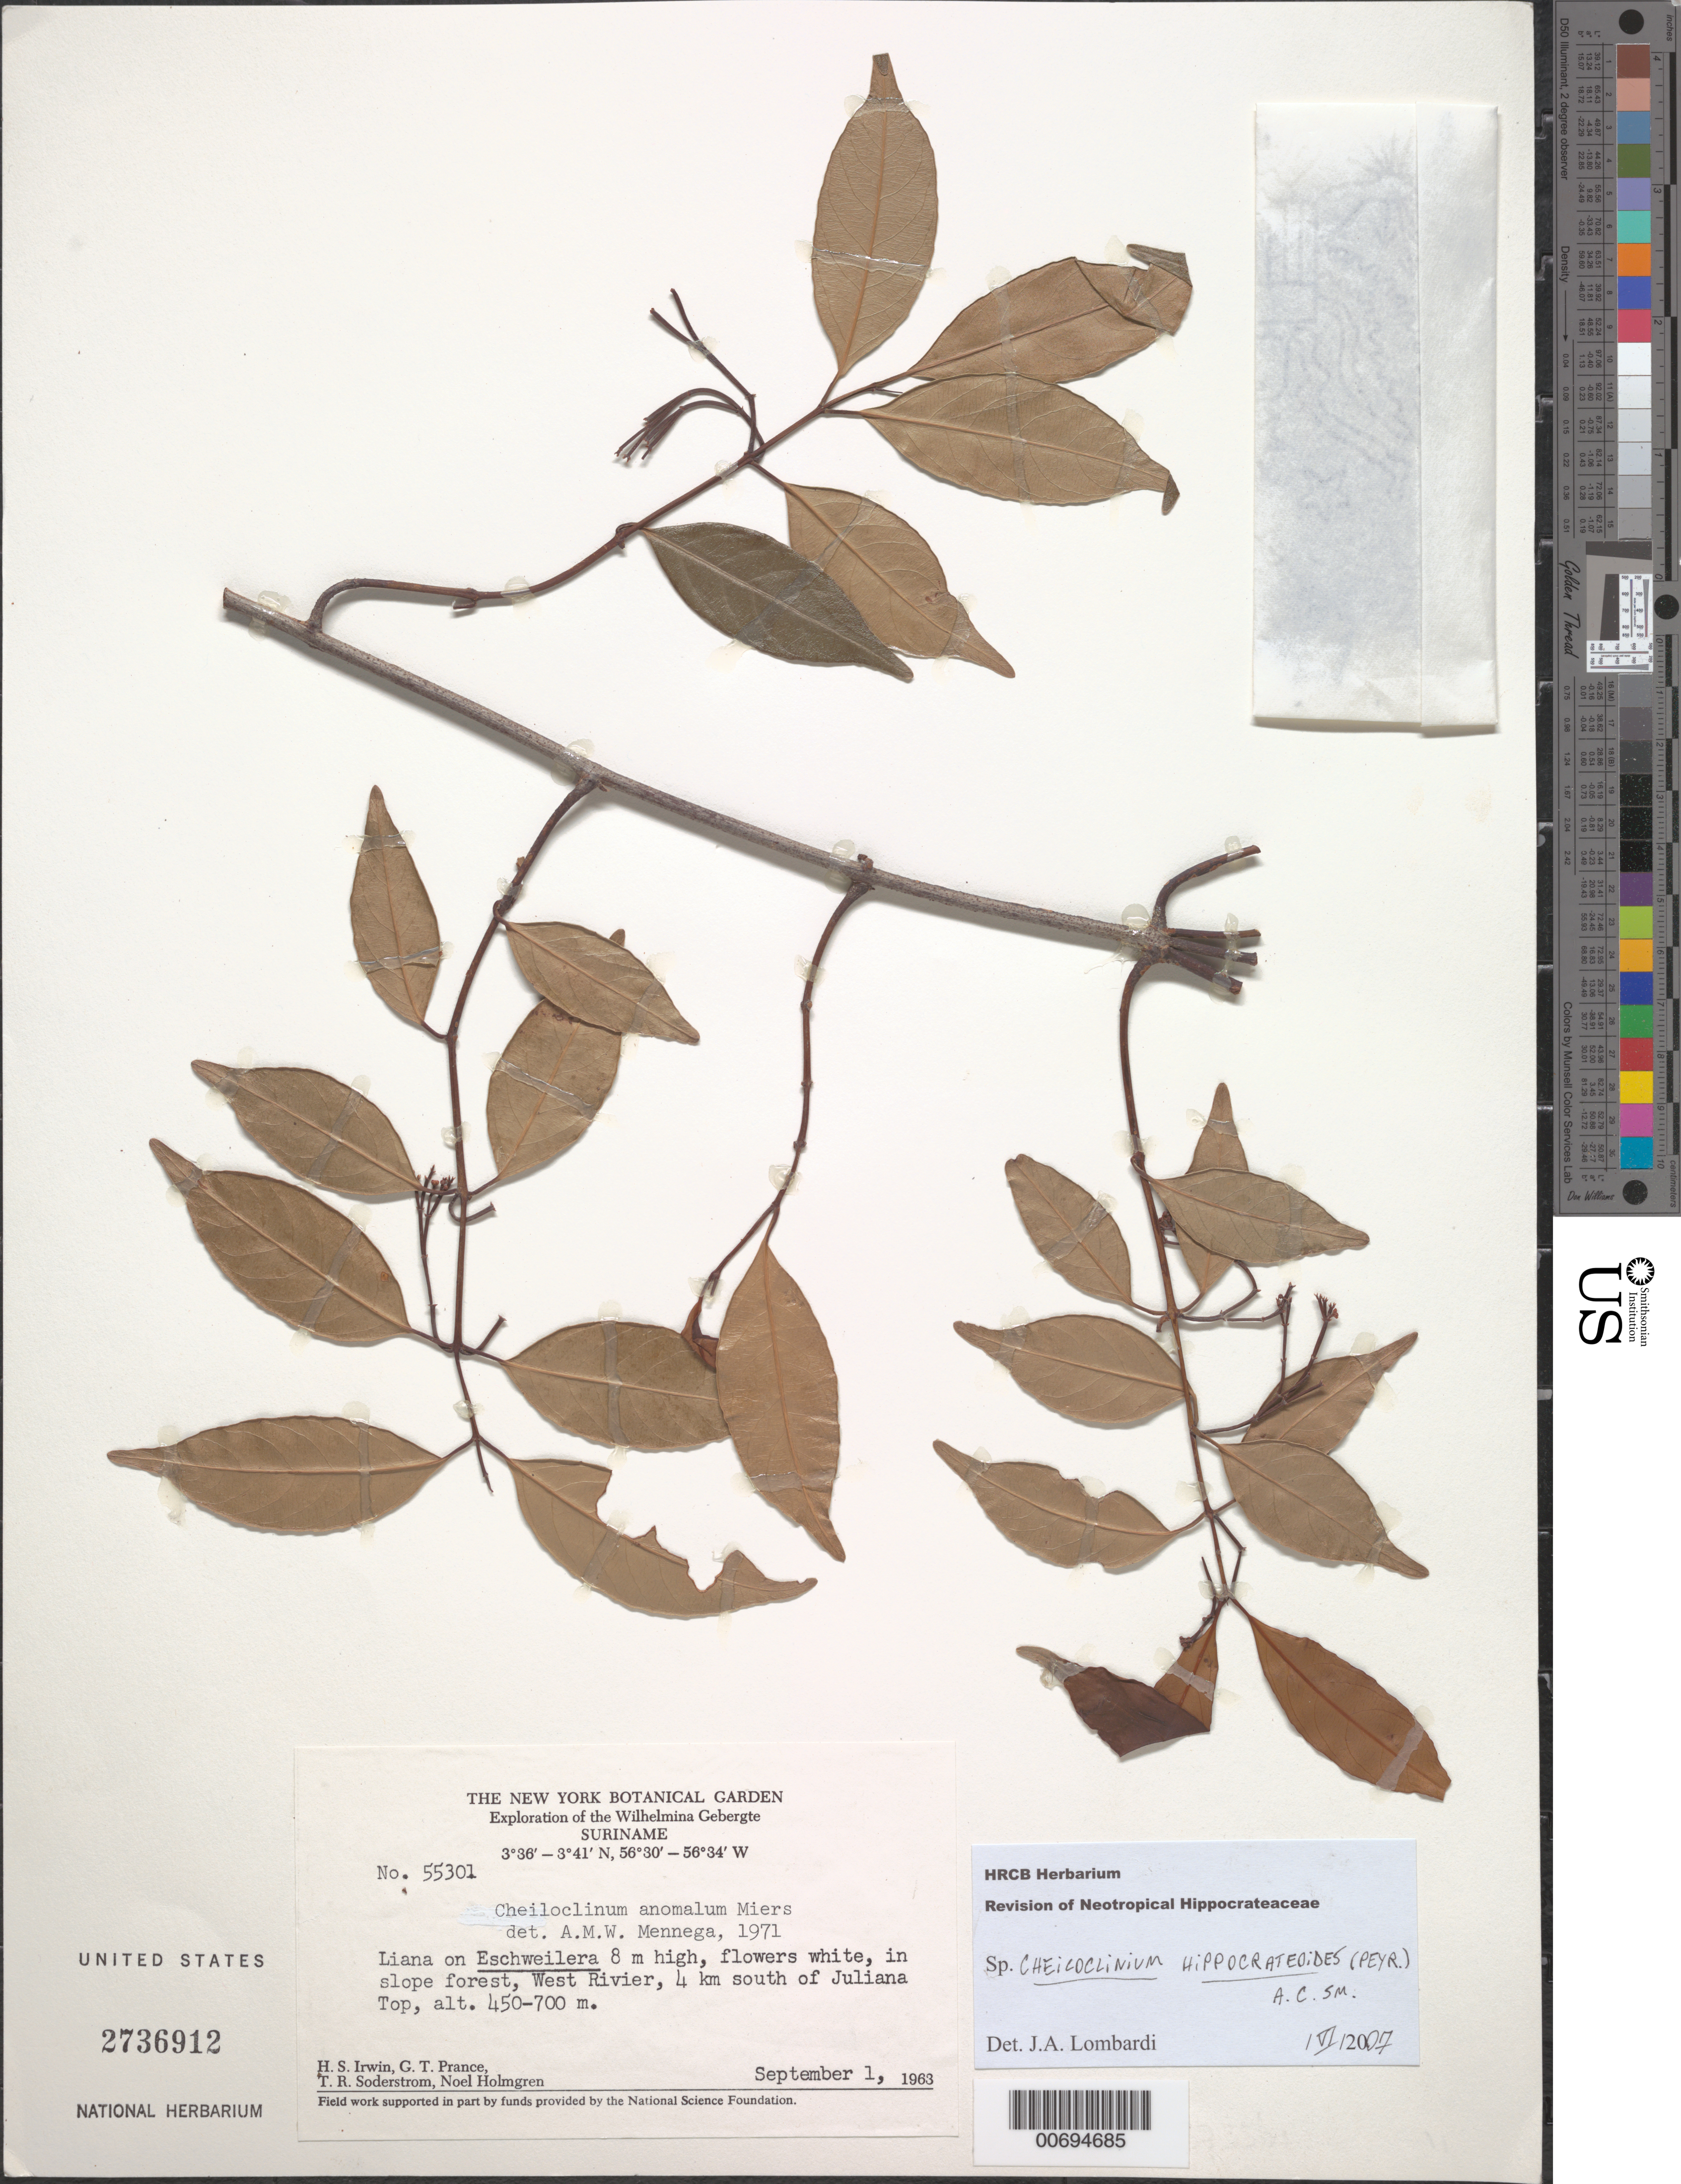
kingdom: Plantae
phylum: Tracheophyta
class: Magnoliopsida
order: Celastrales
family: Celastraceae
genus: Cheiloclinium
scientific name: Cheiloclinium hippocrateoides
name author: (Peyr.) A.C. Sm.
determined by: Lombardi, Julio A.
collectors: H. Irwin, G. T. Prance, T. R. Soderstrom & N. H. Holmgren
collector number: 55301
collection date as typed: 1-Sep-63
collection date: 1963-09-01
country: Suriname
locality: Wilhelminagebergte (Wilhelmina Mts.), West River, 4 km S of Juliana Top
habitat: Slope forest on Eschweilera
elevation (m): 450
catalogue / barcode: US 2736912